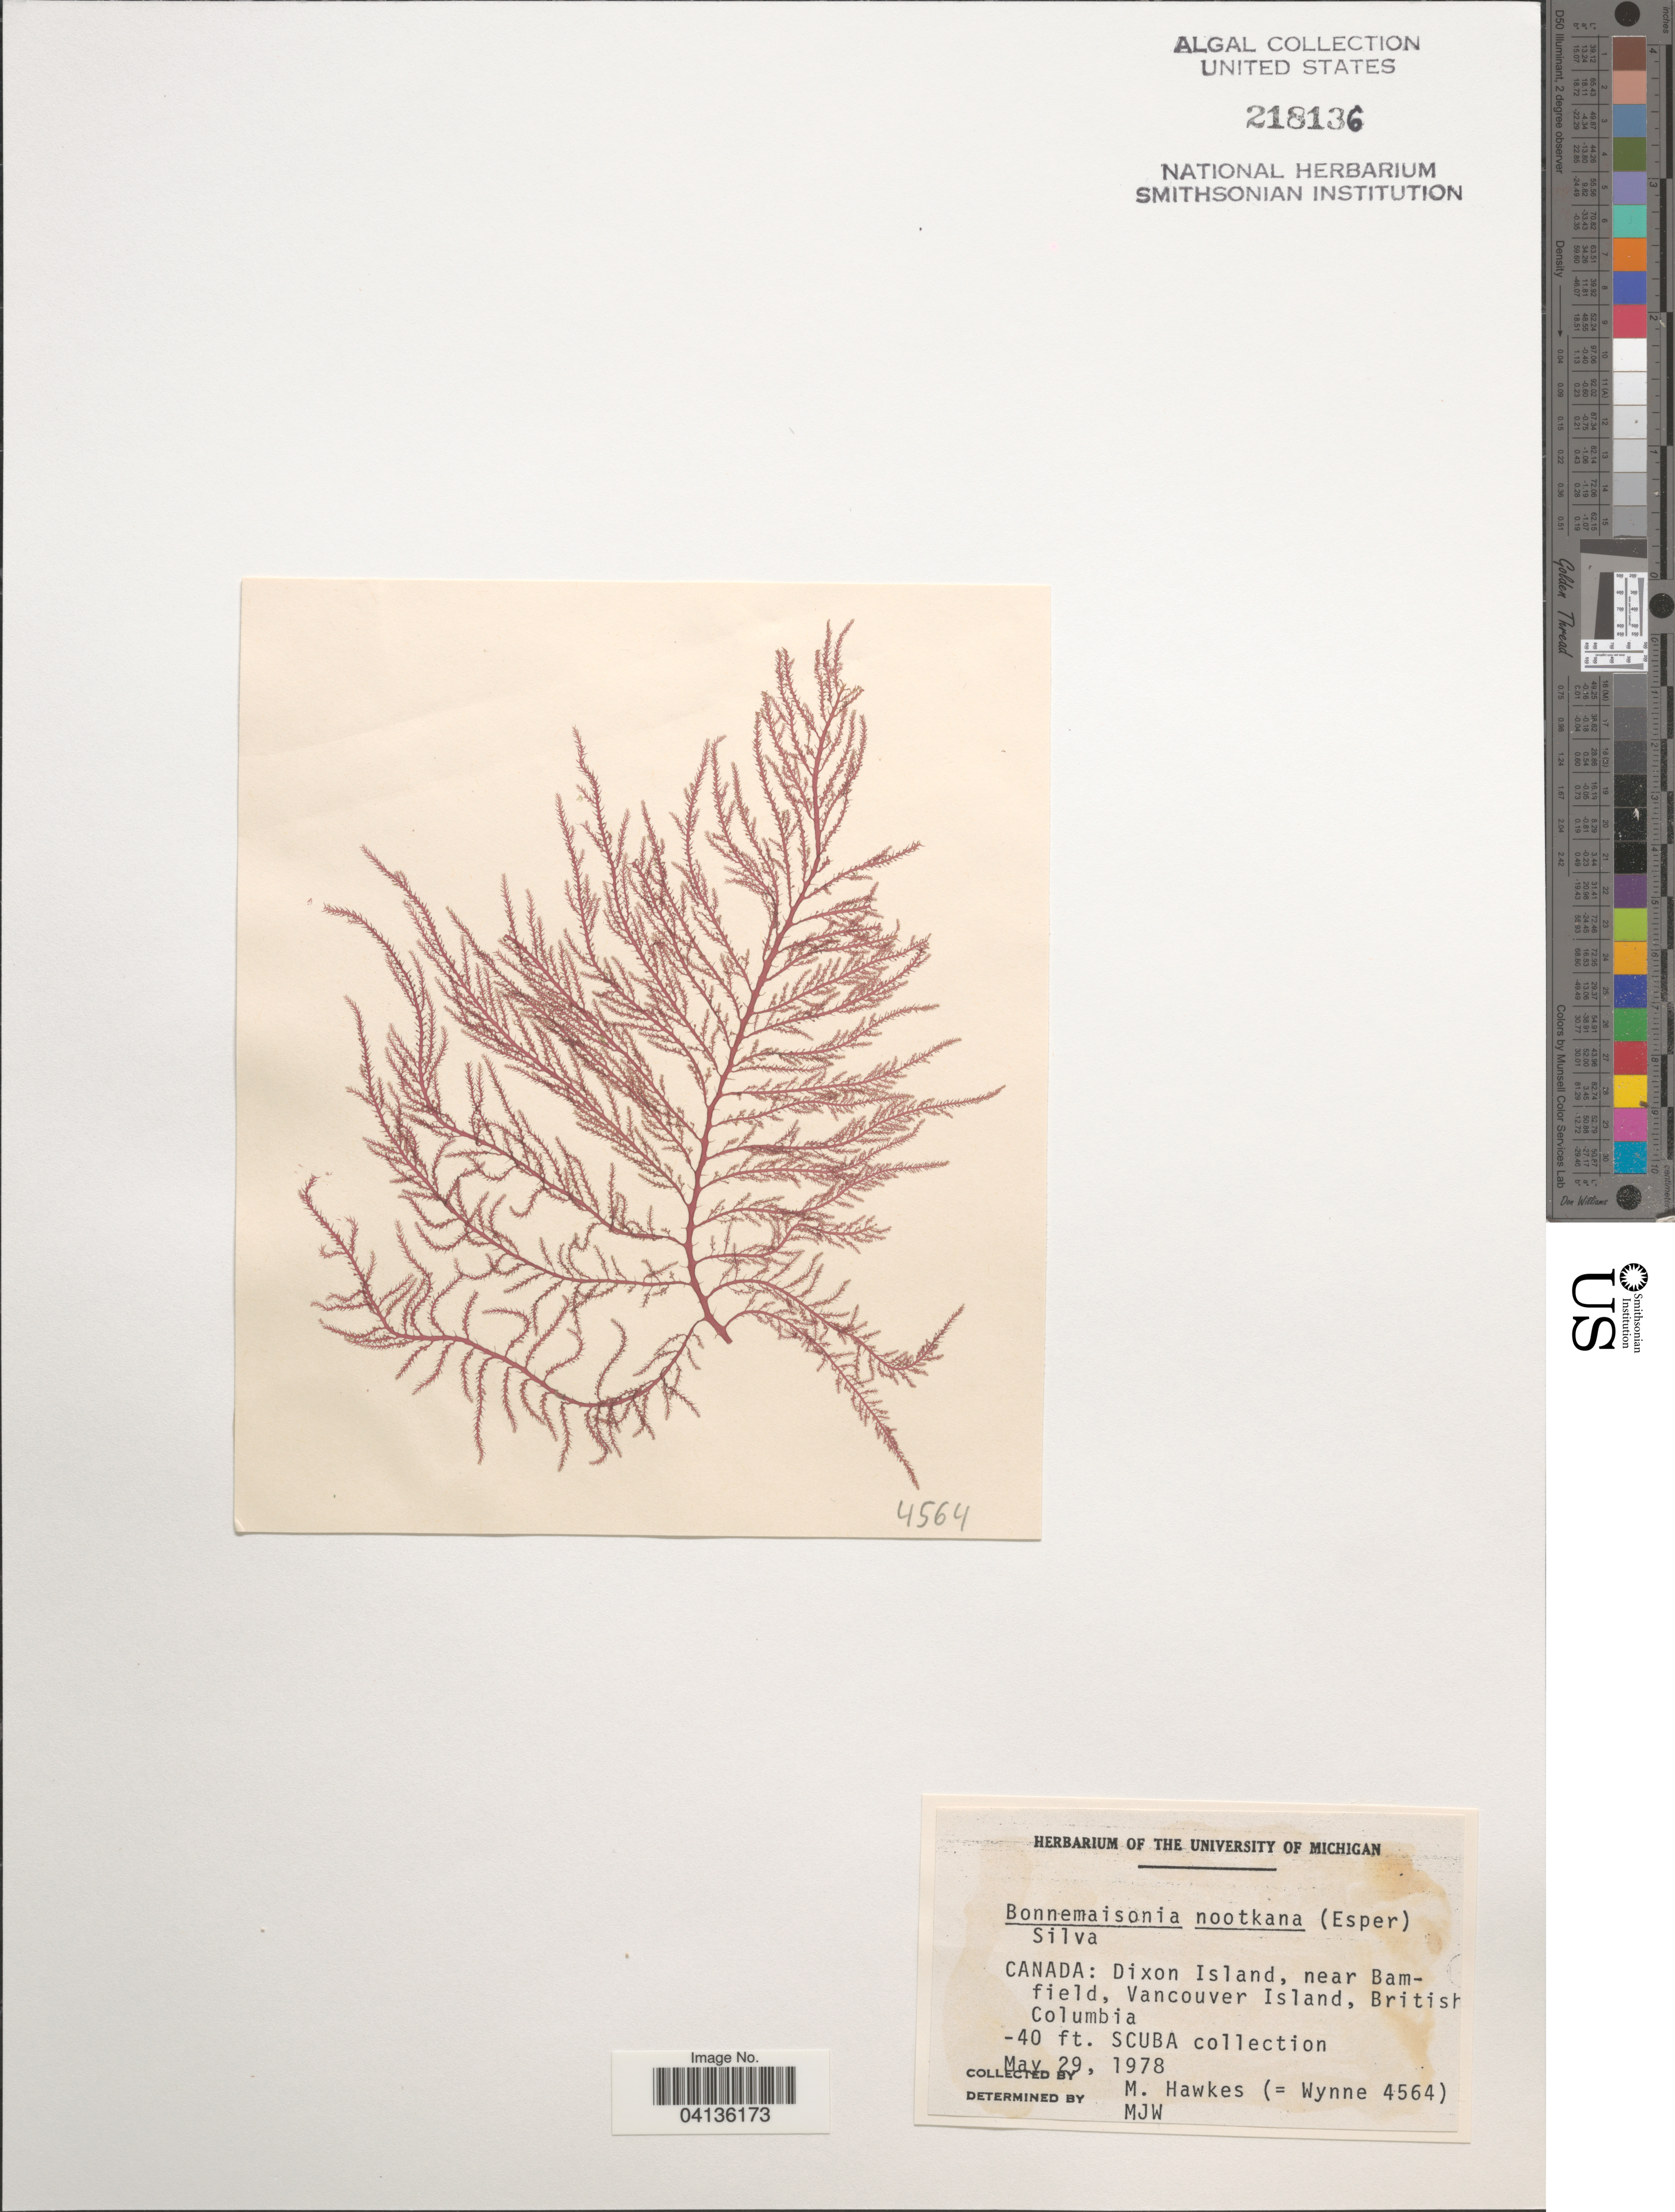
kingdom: Plantae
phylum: Rhodophyta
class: Florideophyceae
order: Bonnemaisoniales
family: Bonnemaisoniaceae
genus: Bonnemaisonia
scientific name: Bonnemaisonia nootkana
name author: (Esper) P.C. Silva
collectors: M. W. Hawkes & Wynne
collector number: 4564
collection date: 1978-05-29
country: Canada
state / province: British Columbia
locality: Dixon Island, near Bamfield, Vancouver Island, British.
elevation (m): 12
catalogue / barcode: US 218136